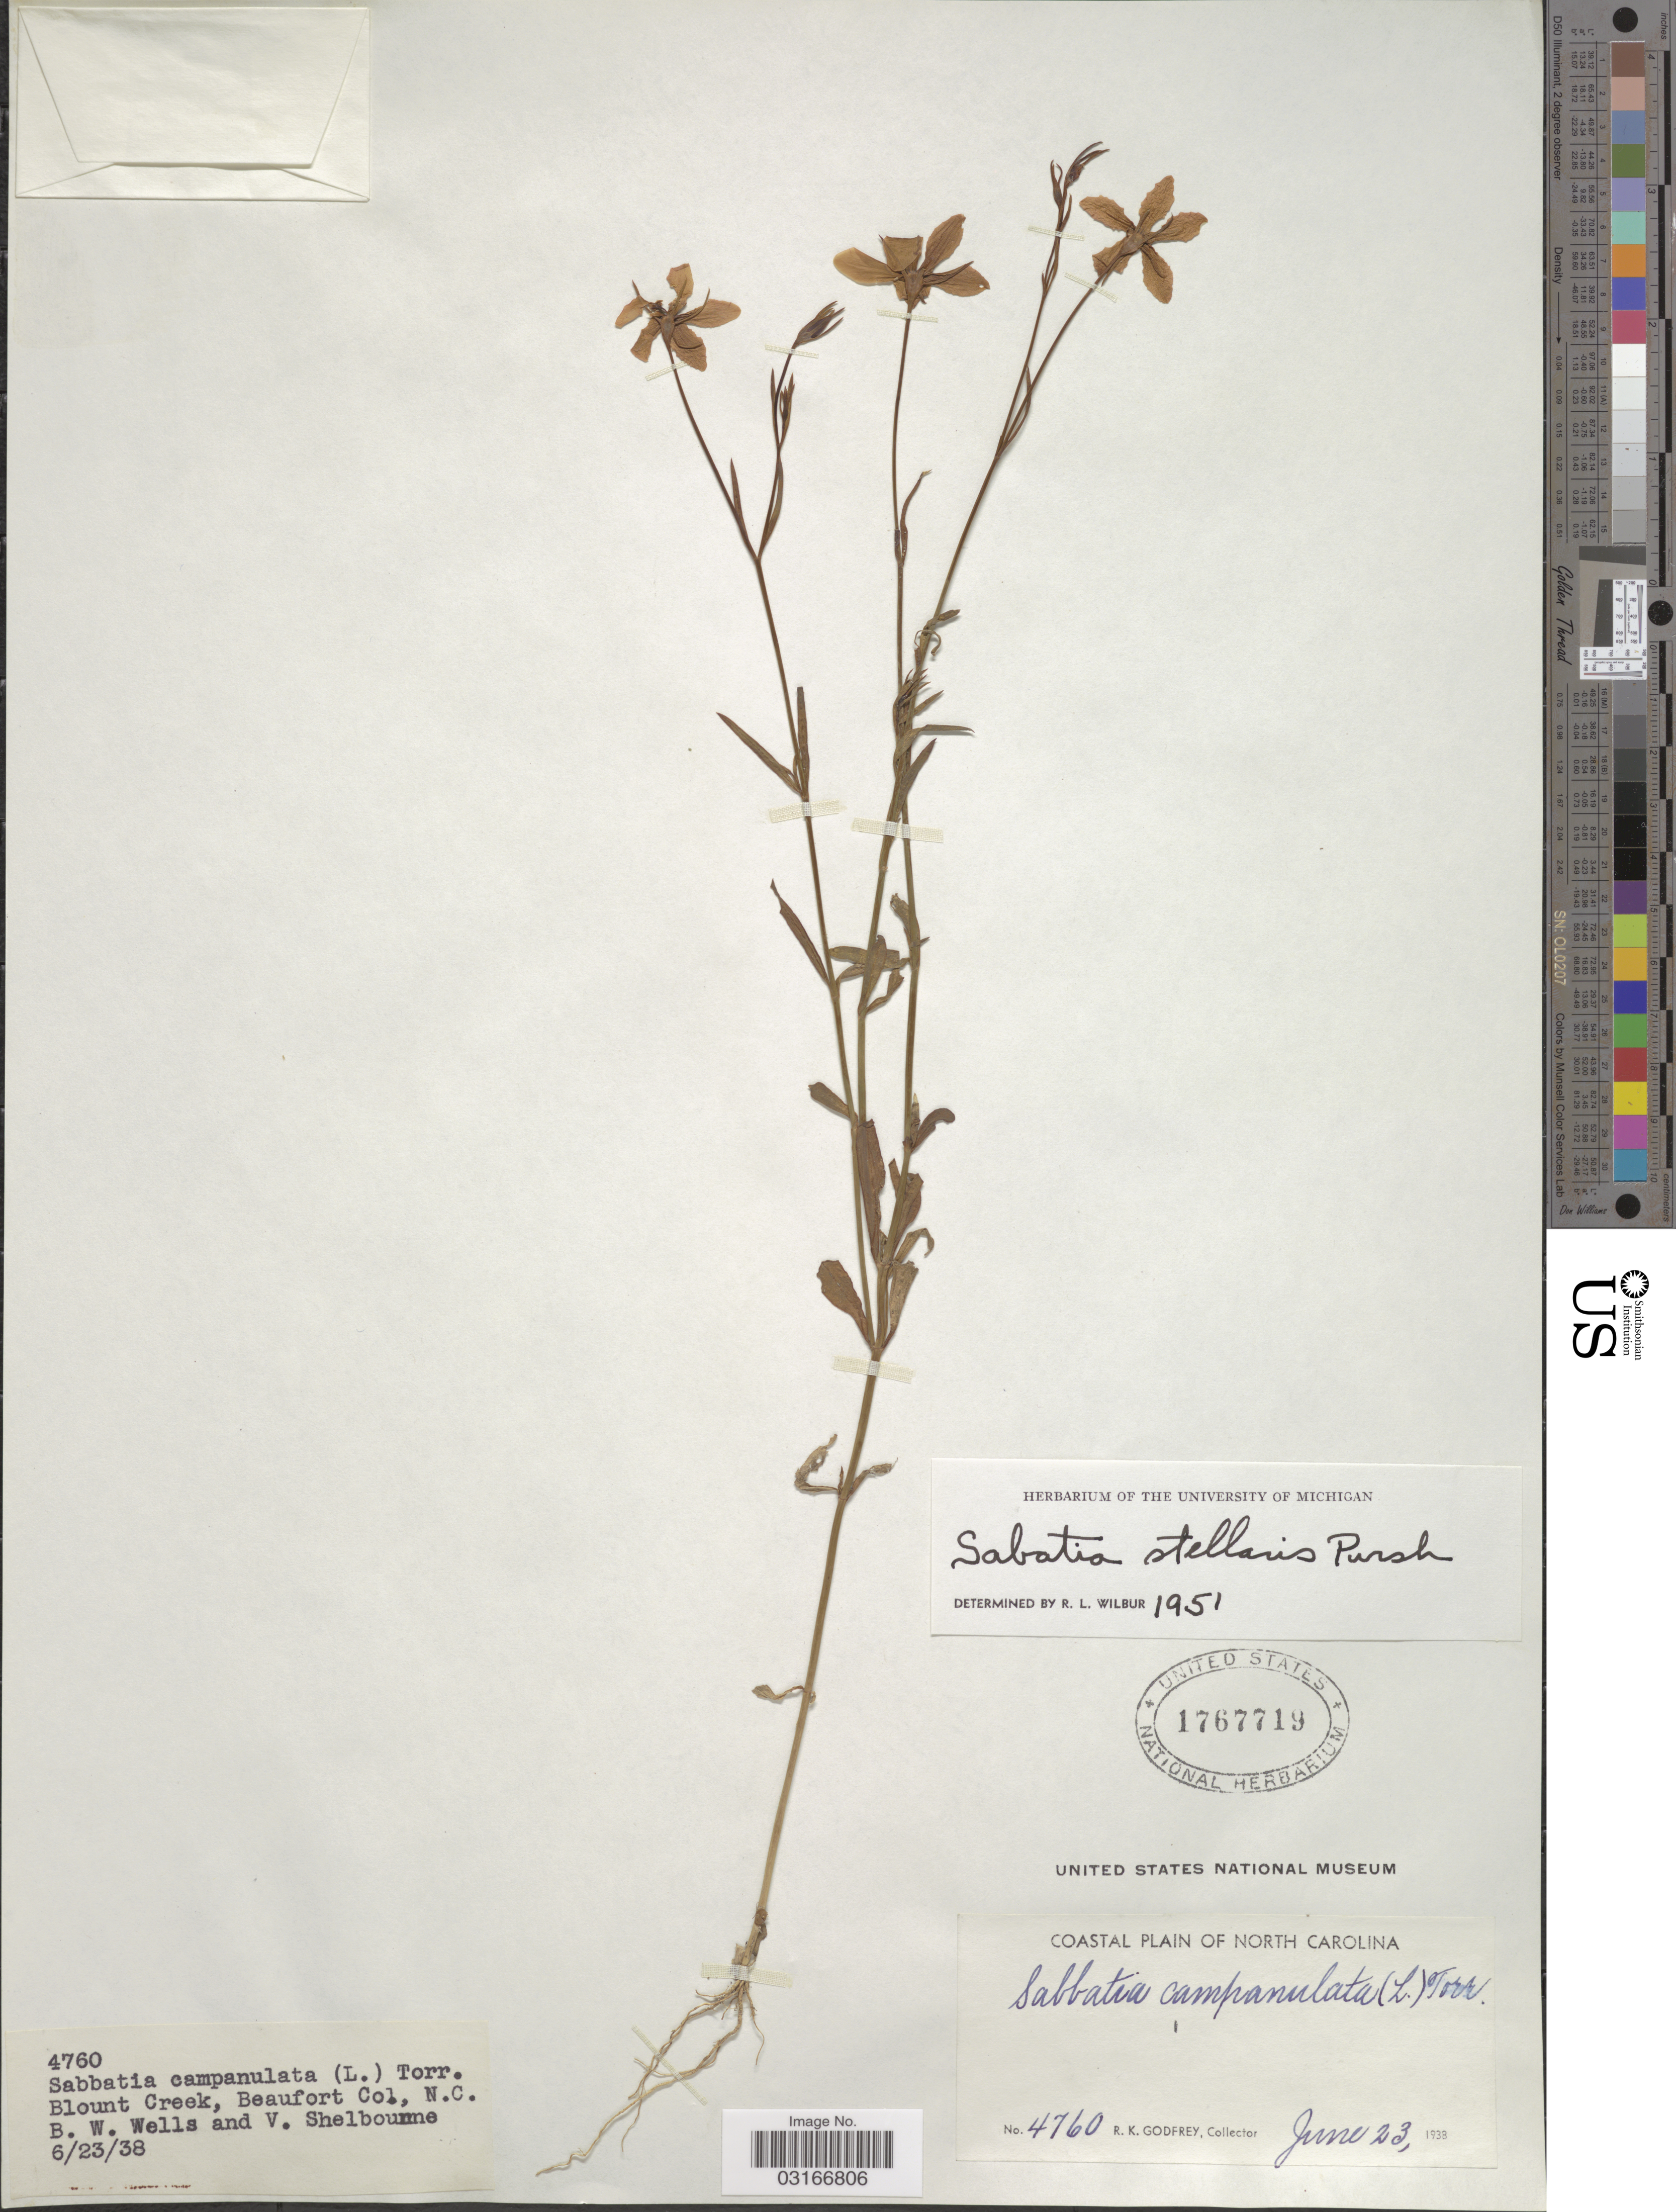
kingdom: Plantae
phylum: Tracheophyta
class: Magnoliopsida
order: Gentianales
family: Gentianaceae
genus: Sabatia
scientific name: Sabatia stellaris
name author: Pursh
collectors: R. K. Godfrey, B. Wells & V. Shelbourne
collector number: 4760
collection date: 1938-06-23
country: United States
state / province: North Carolina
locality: Coastal Plain of North Carolina. Blount Creek, Beaufort Co., N. C.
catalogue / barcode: US 1767719